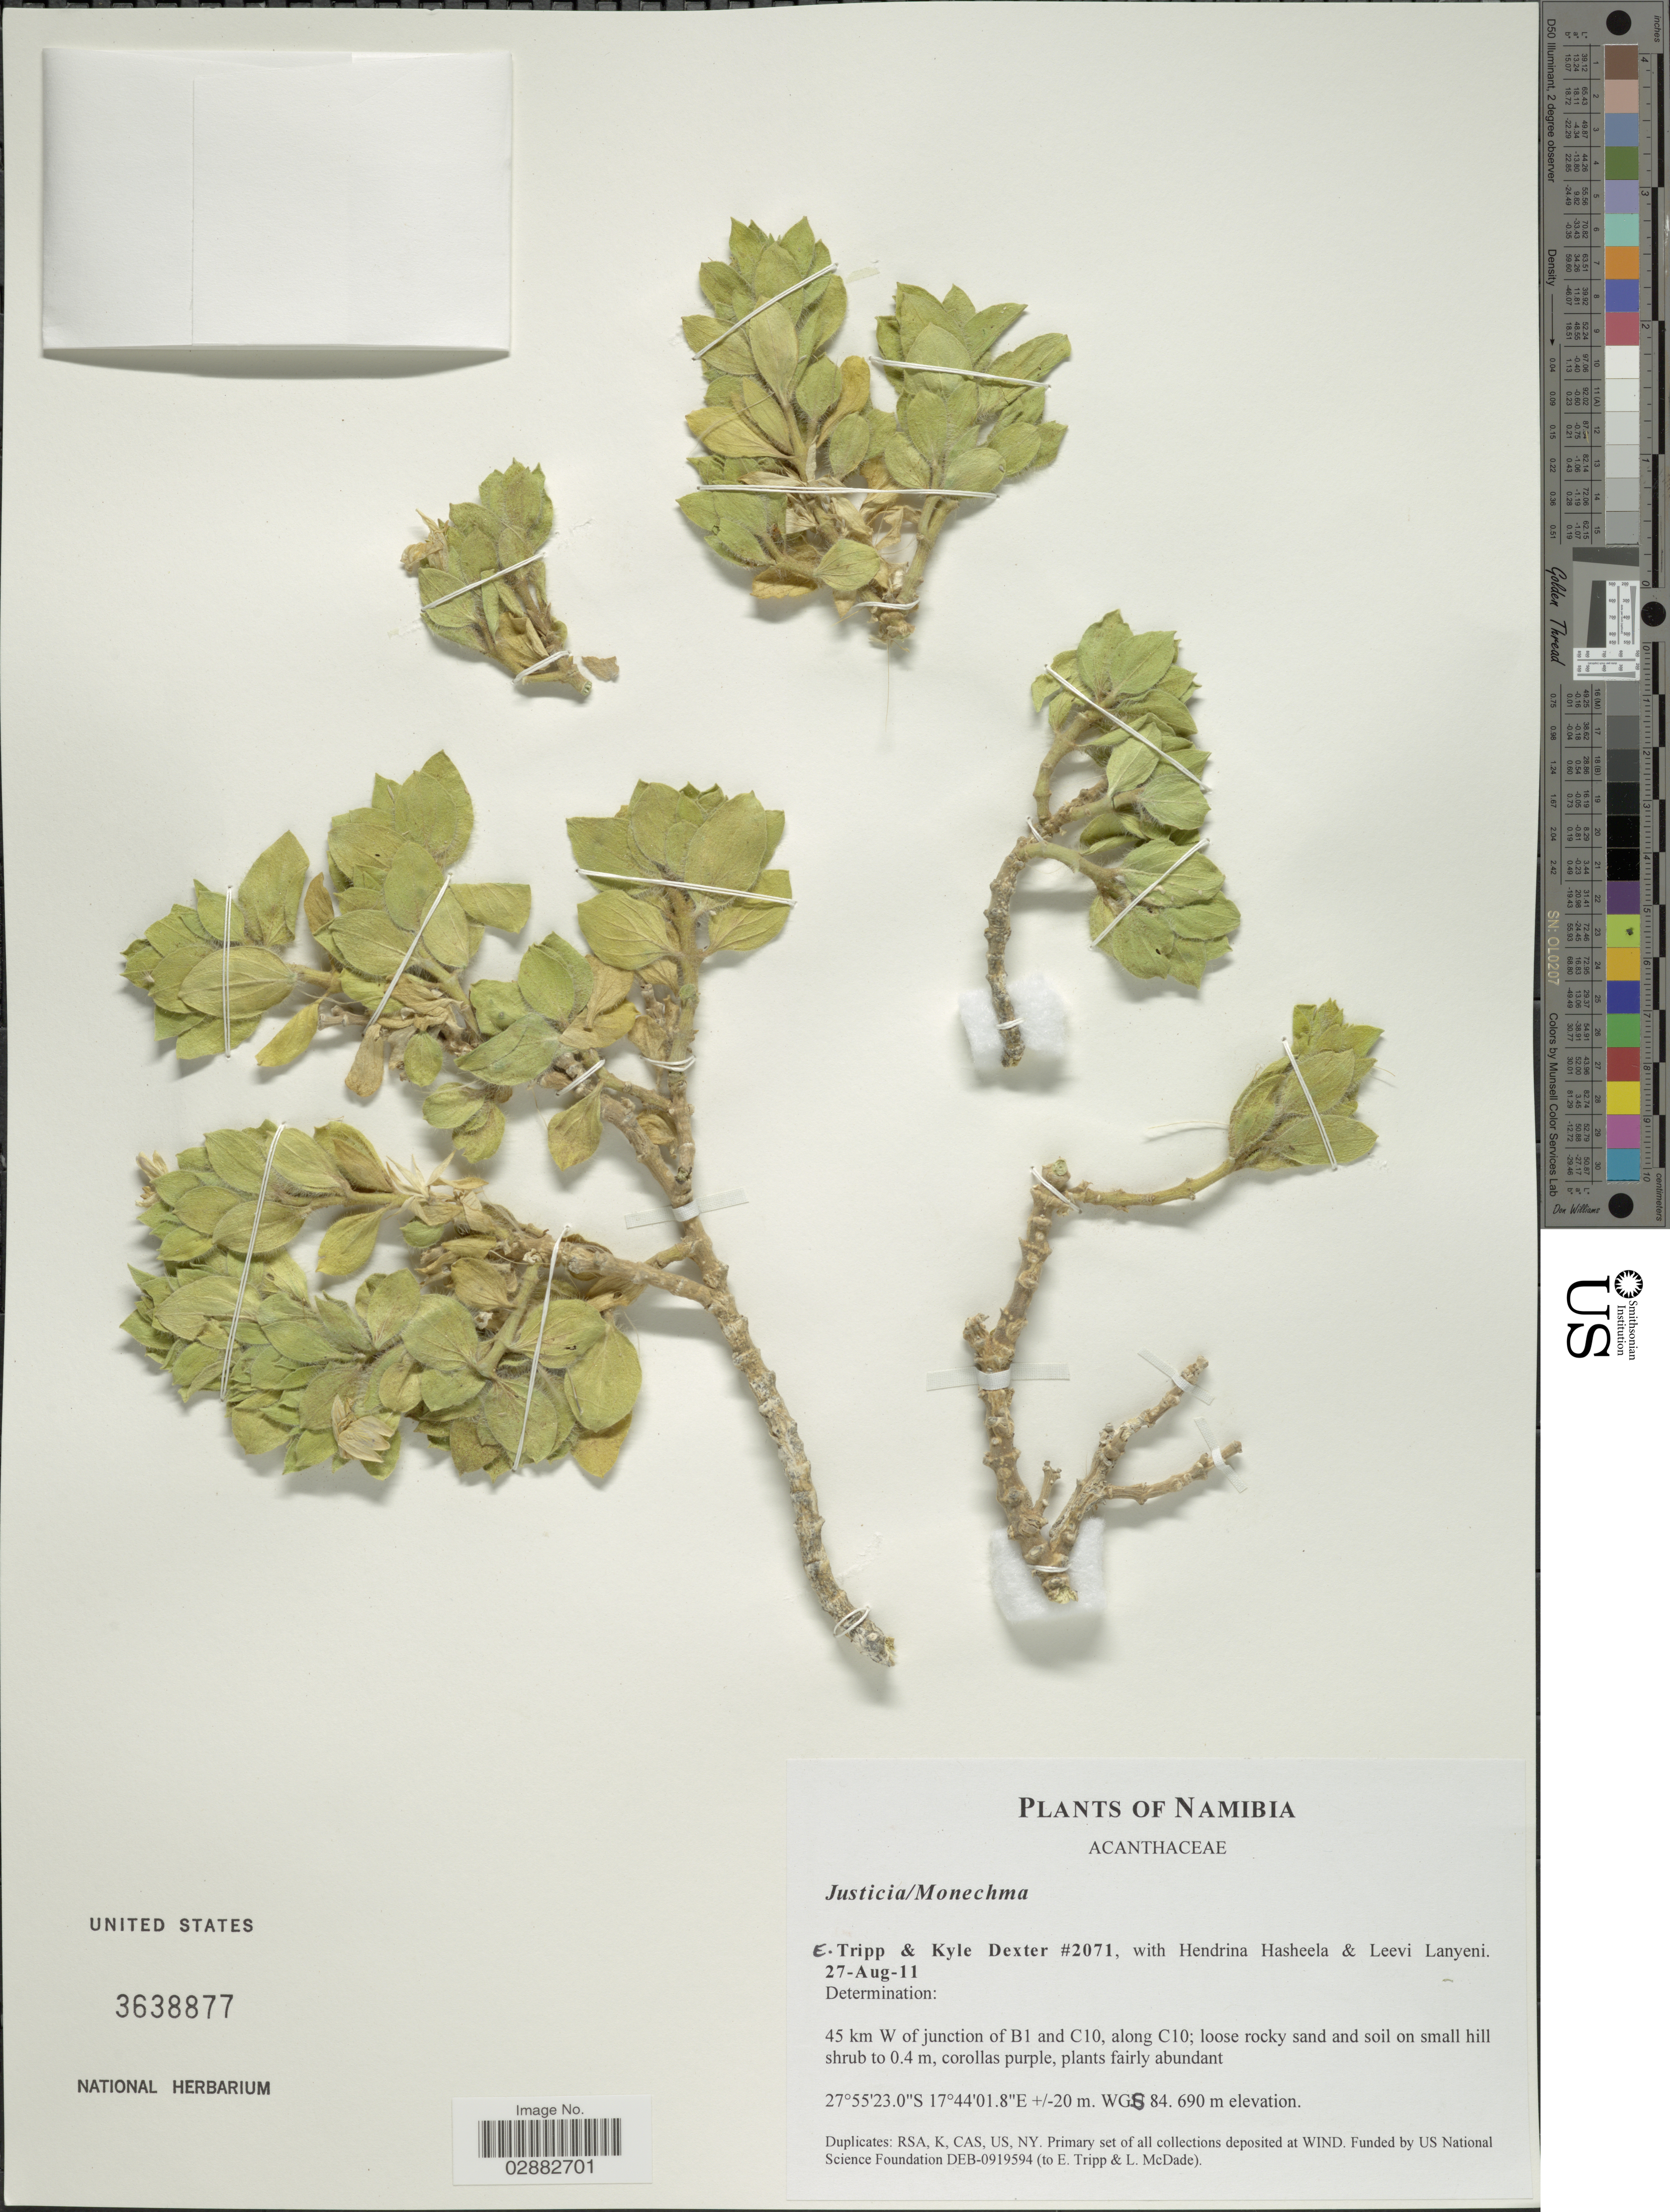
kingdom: Plantae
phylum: Tracheophyta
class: Magnoliopsida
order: Lamiales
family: Acanthaceae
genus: Justicia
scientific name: Justicia sp.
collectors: E. Tripp, K. Dexter, H. Hasheela & L. Lanyeni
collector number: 2071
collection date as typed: Transcribed d/m/y: 27/8/11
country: Namibia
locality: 45 km W of junction of B1 and C10, along C10. ± 20 m. WGS 84.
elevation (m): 690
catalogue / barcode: US 3638877